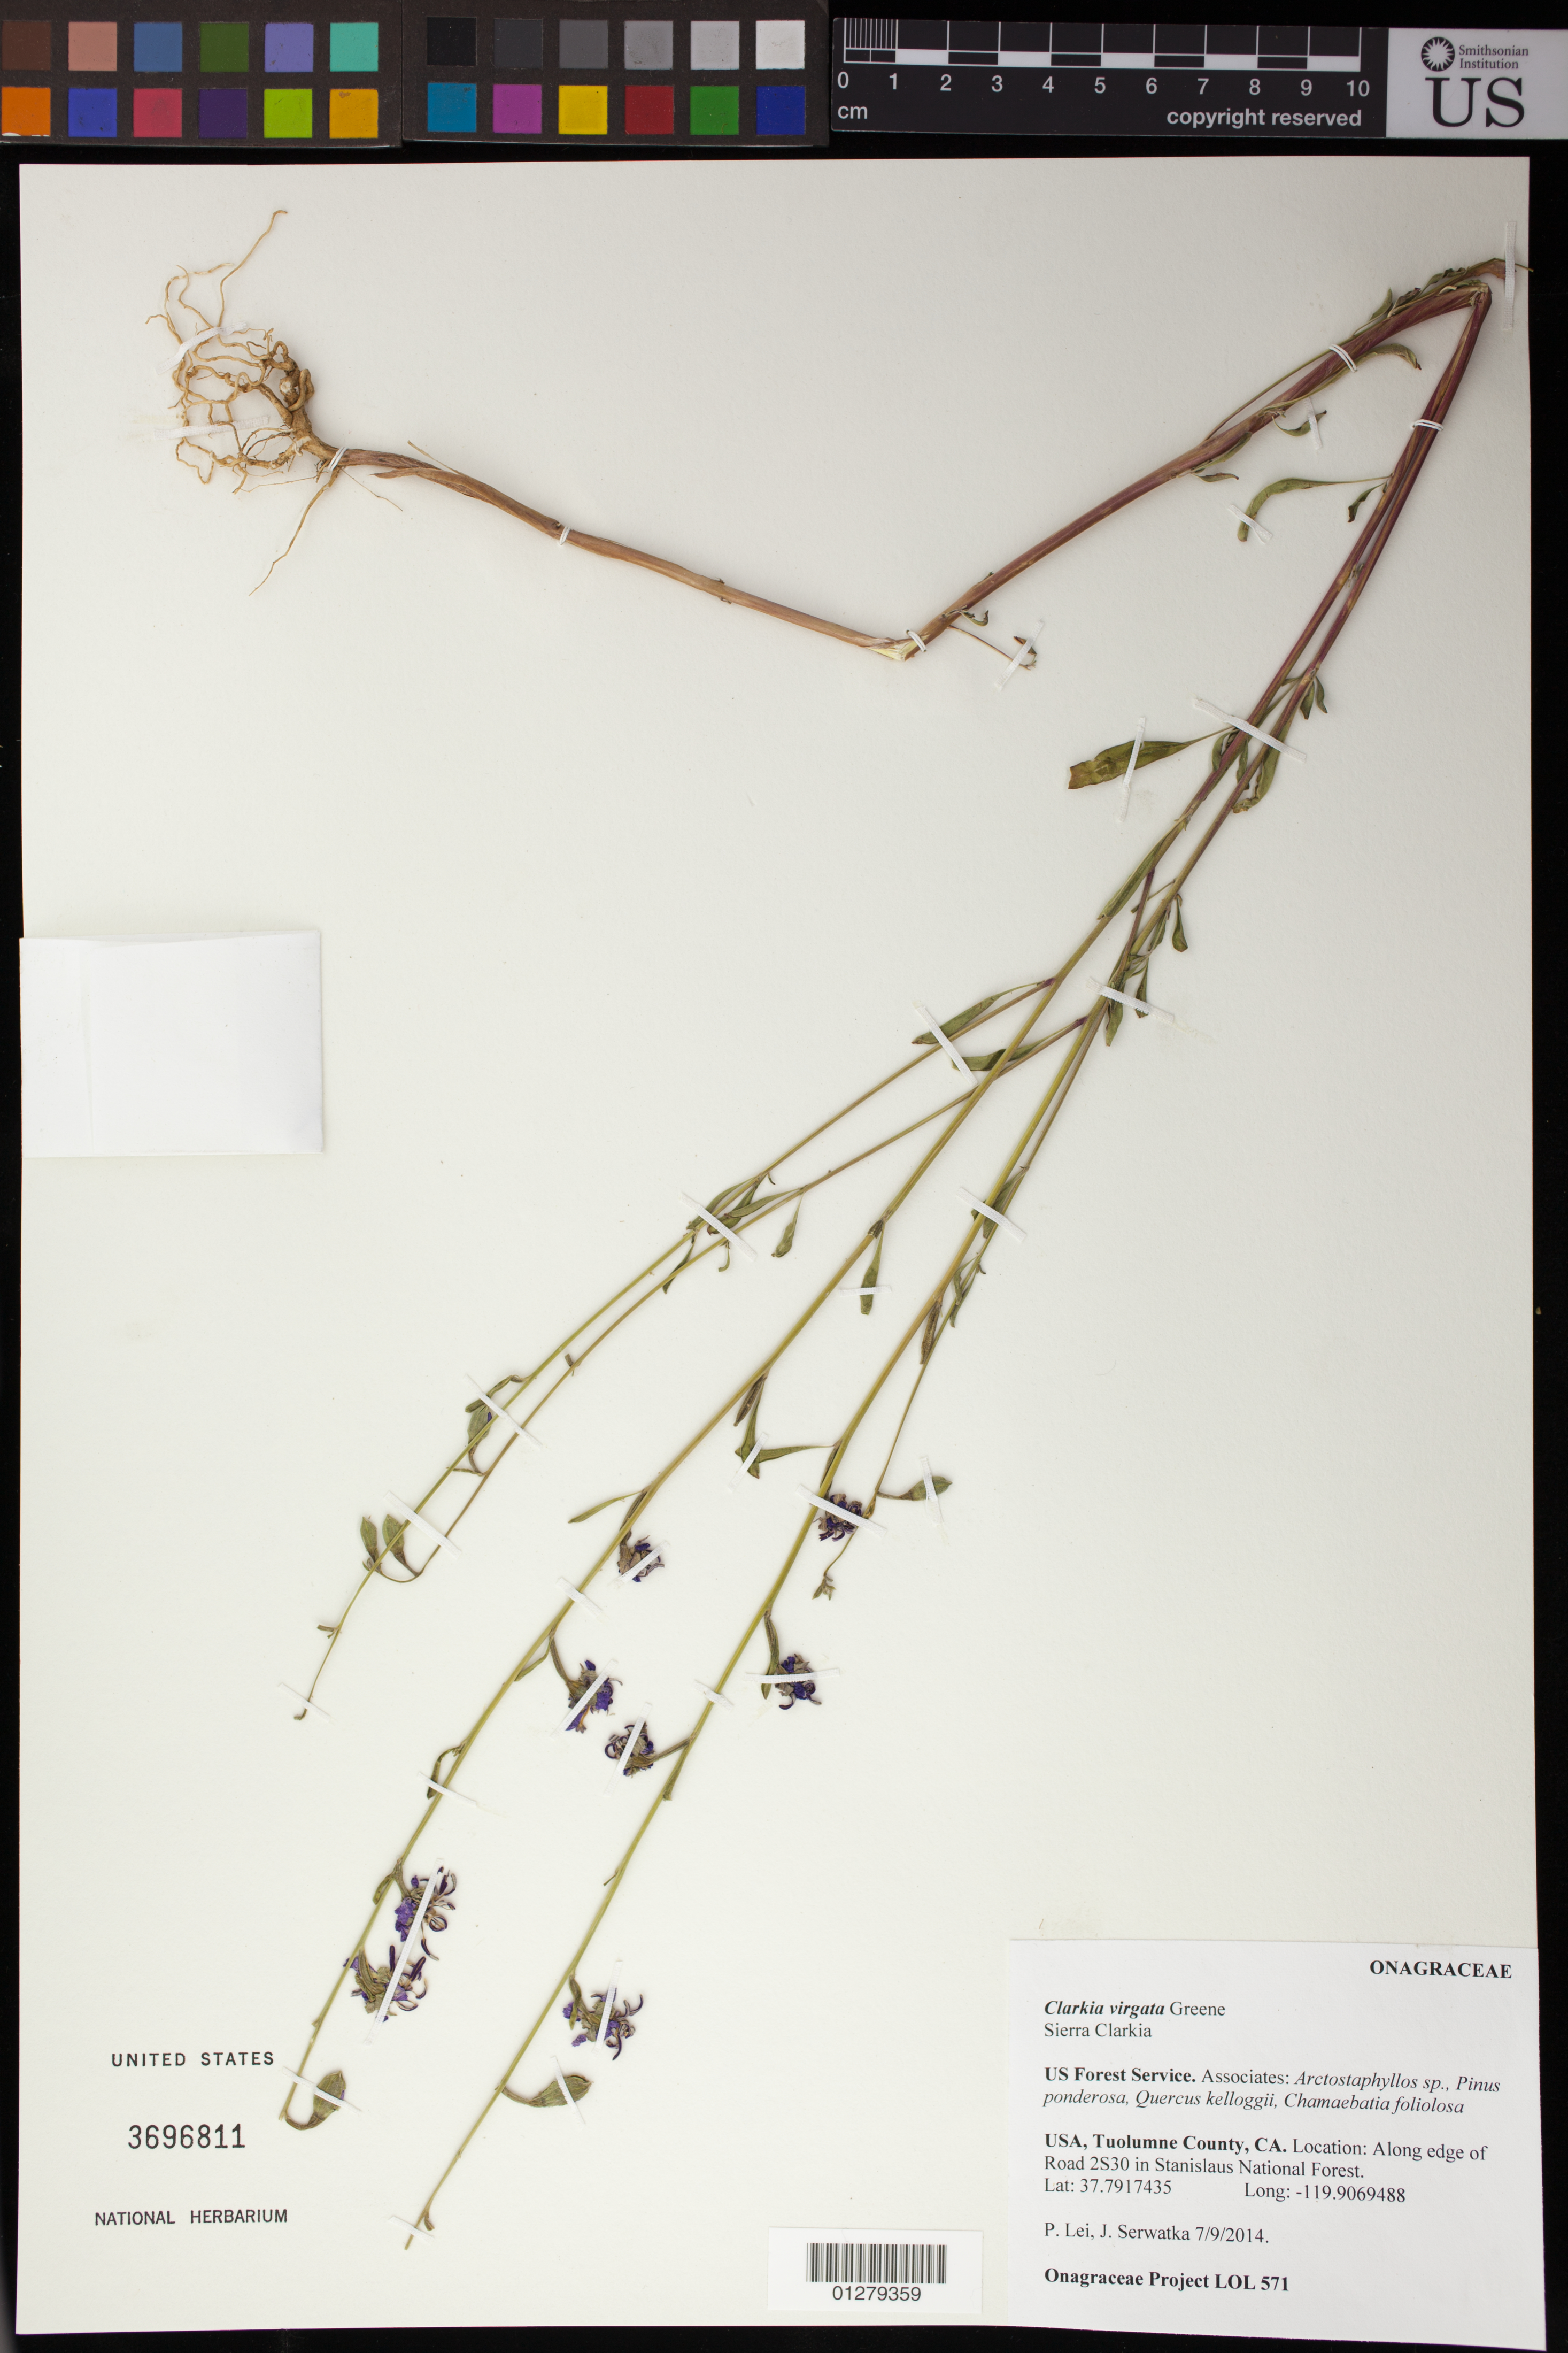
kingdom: Plantae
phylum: Tracheophyta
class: Magnoliopsida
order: Myrtales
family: Onagraceae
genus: Clarkia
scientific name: Clarkia virgata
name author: Greene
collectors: P. Lei & J. Serwatka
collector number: LOL 571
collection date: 2014-07-09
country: United States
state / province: California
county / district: Tuolumne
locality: Along edge of Road 2S30 in Stanislaus National Forest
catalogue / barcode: US 3696811